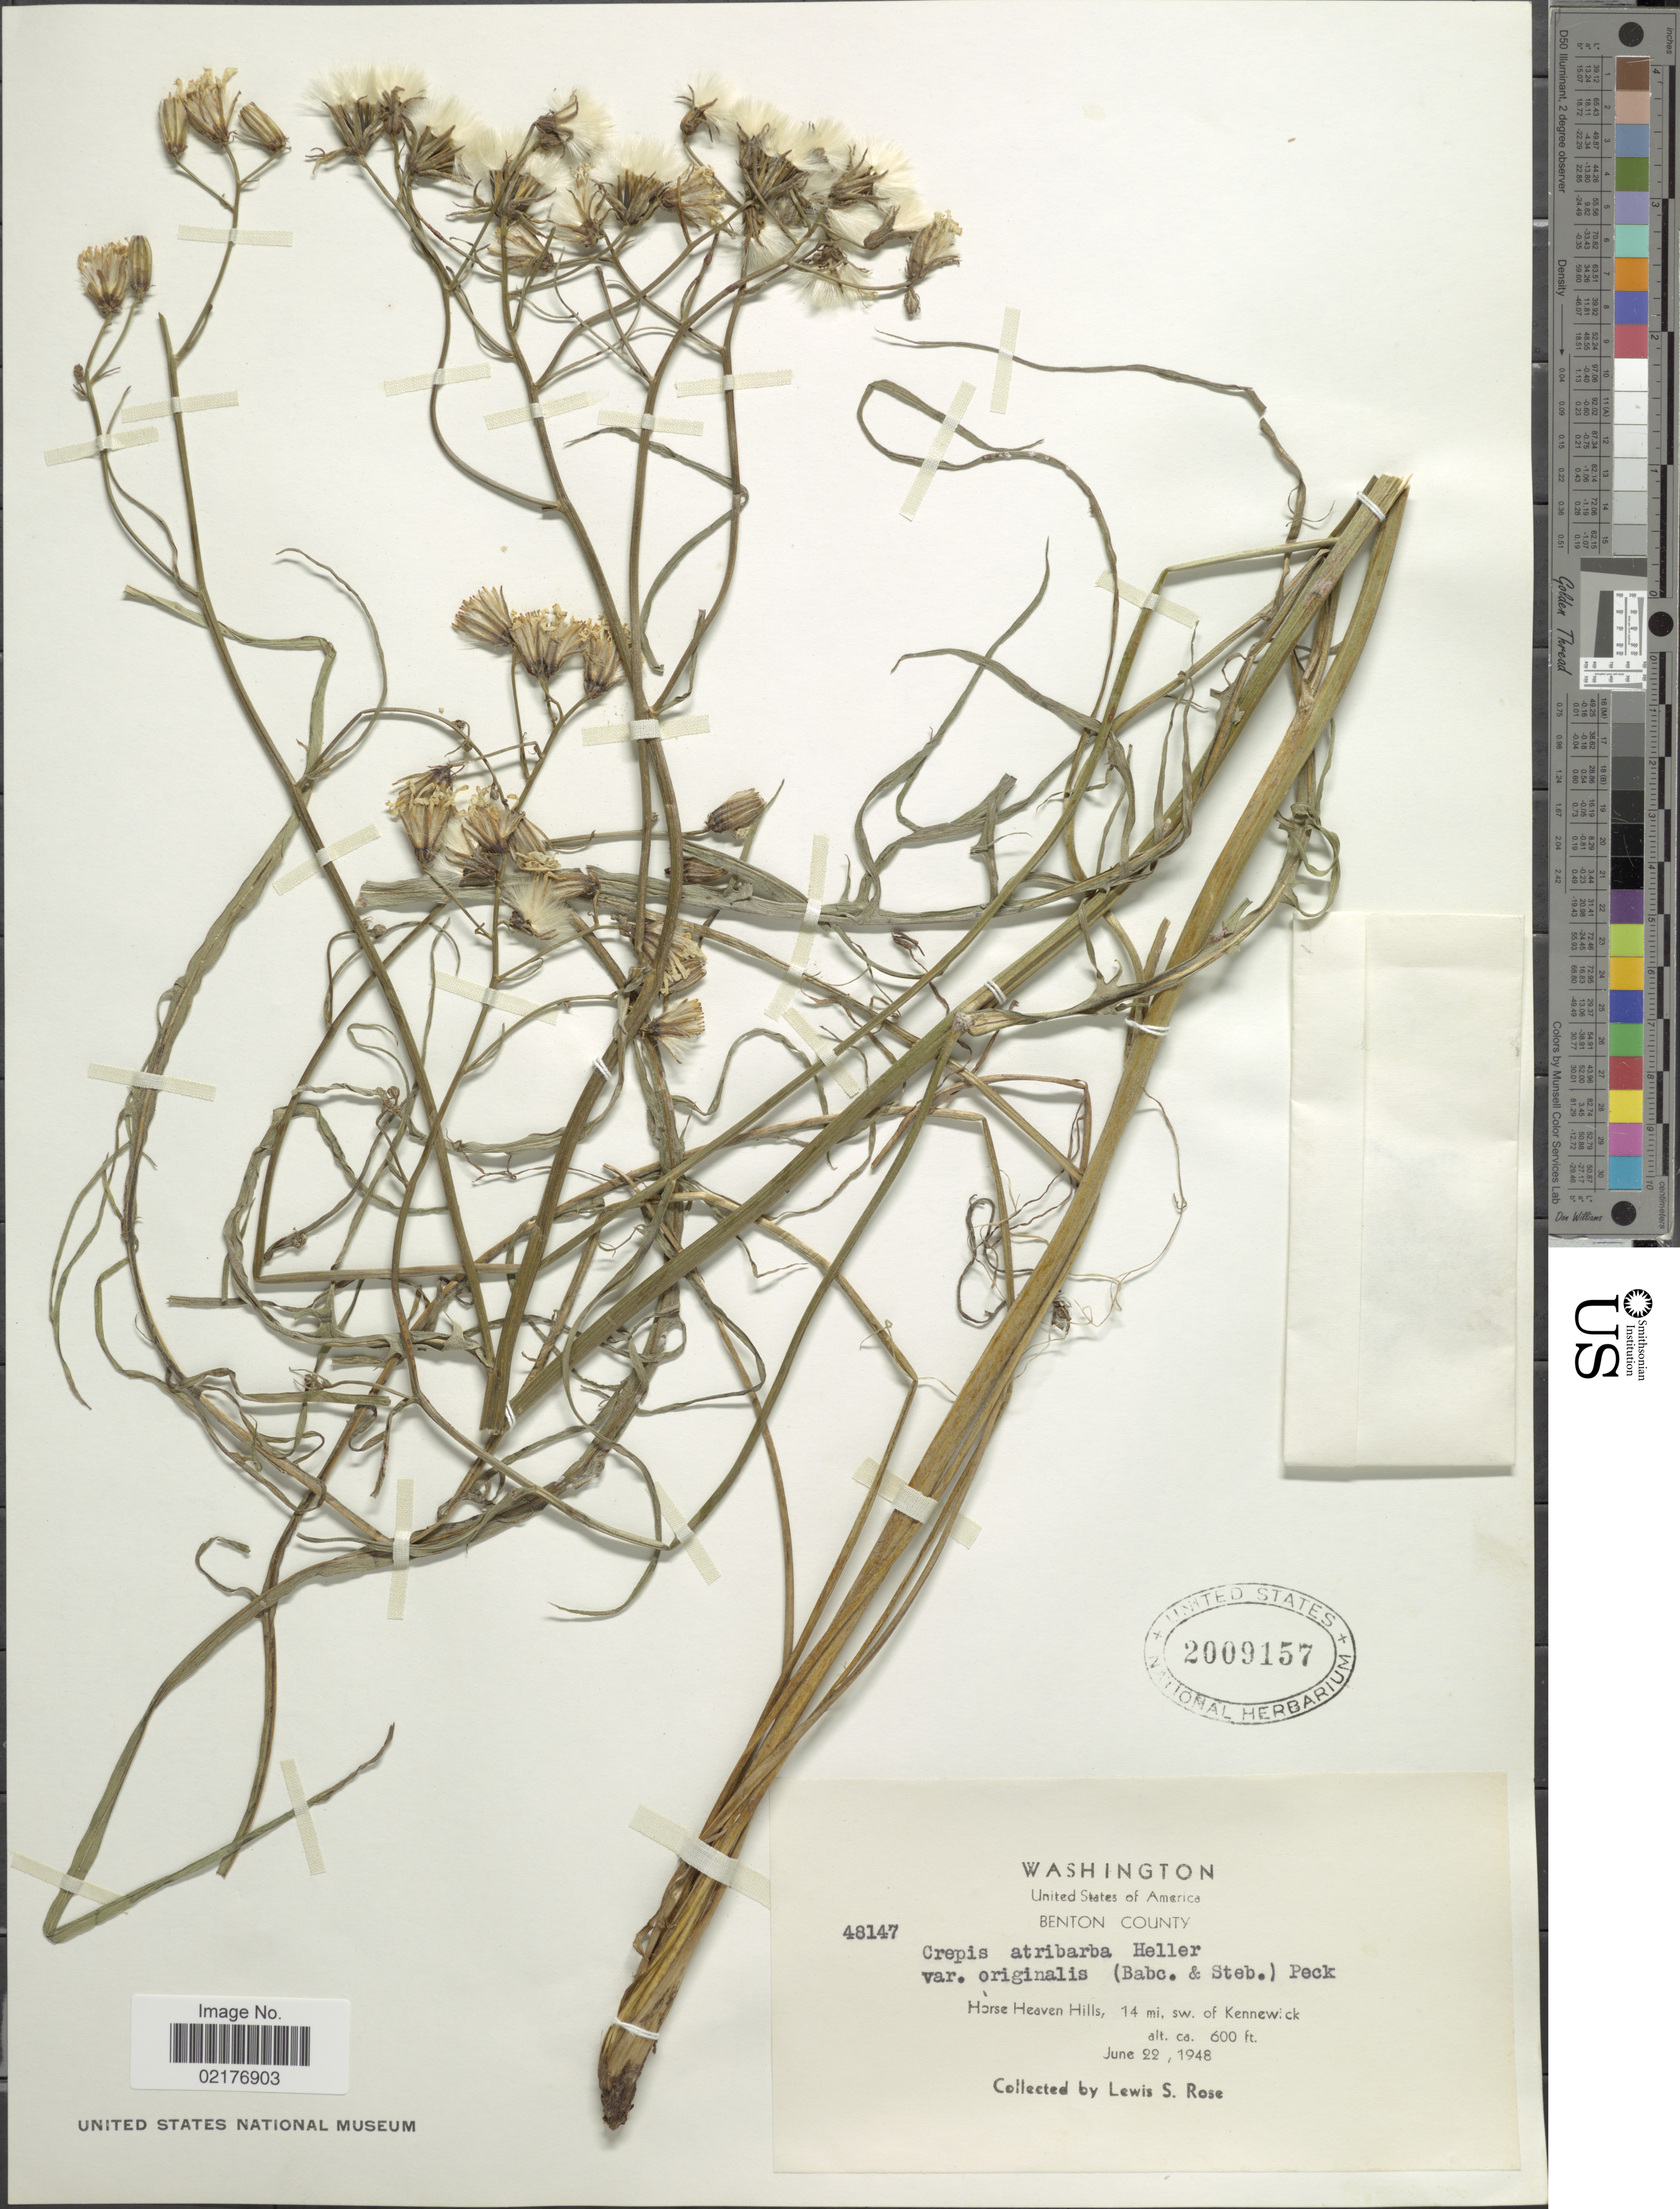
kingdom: Plantae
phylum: Tracheophyta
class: Magnoliopsida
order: Asterales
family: Asteraceae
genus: Crepis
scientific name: Crepis atribarba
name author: A. Heller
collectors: L. S. Rose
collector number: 48147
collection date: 1948-06-22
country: United States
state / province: Washington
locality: Horse Heaven Hills, 14 mi. sw. of Kennewick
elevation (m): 183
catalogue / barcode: US 2009157